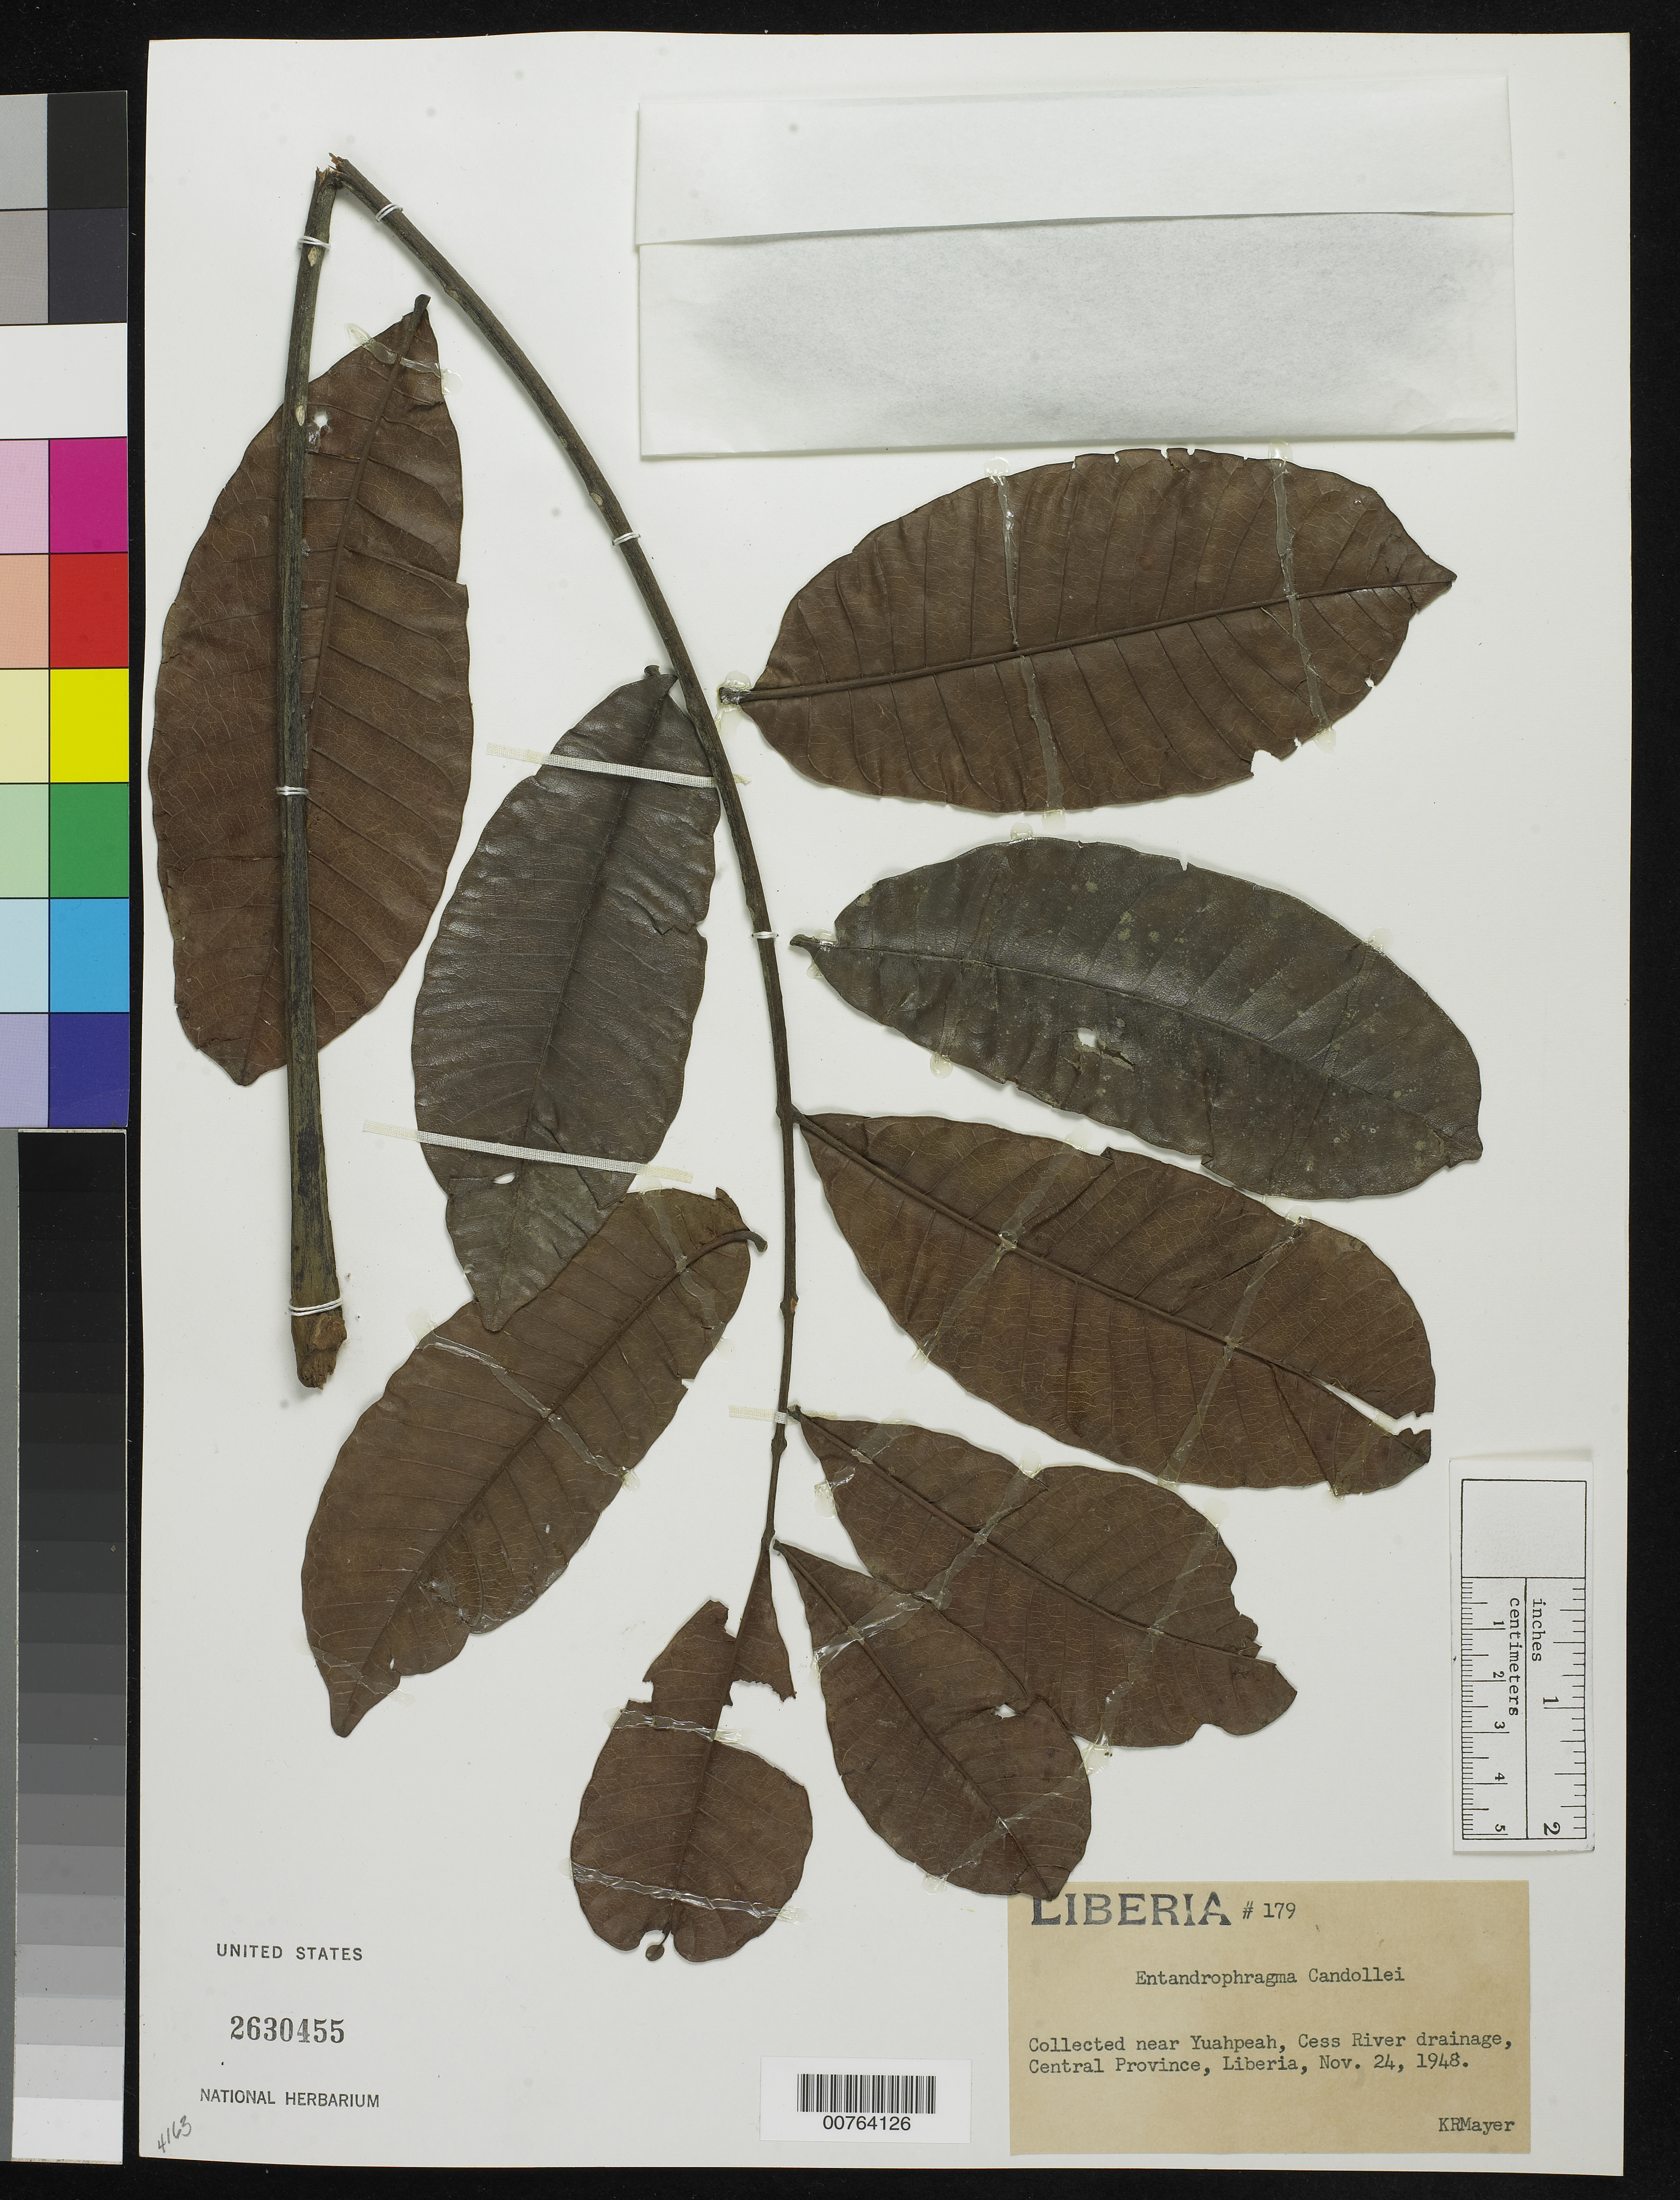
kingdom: Plantae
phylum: Tracheophyta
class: Magnoliopsida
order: Sapindales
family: Meliaceae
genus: Entandrophragma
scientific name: Entandrophragma candollei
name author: Harms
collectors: K. R. Mayer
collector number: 179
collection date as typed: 24 Nov 1948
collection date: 1948-11-24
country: Liberia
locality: Central Province: Cess River drainage, near Yuahpeah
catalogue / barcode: US 2630455